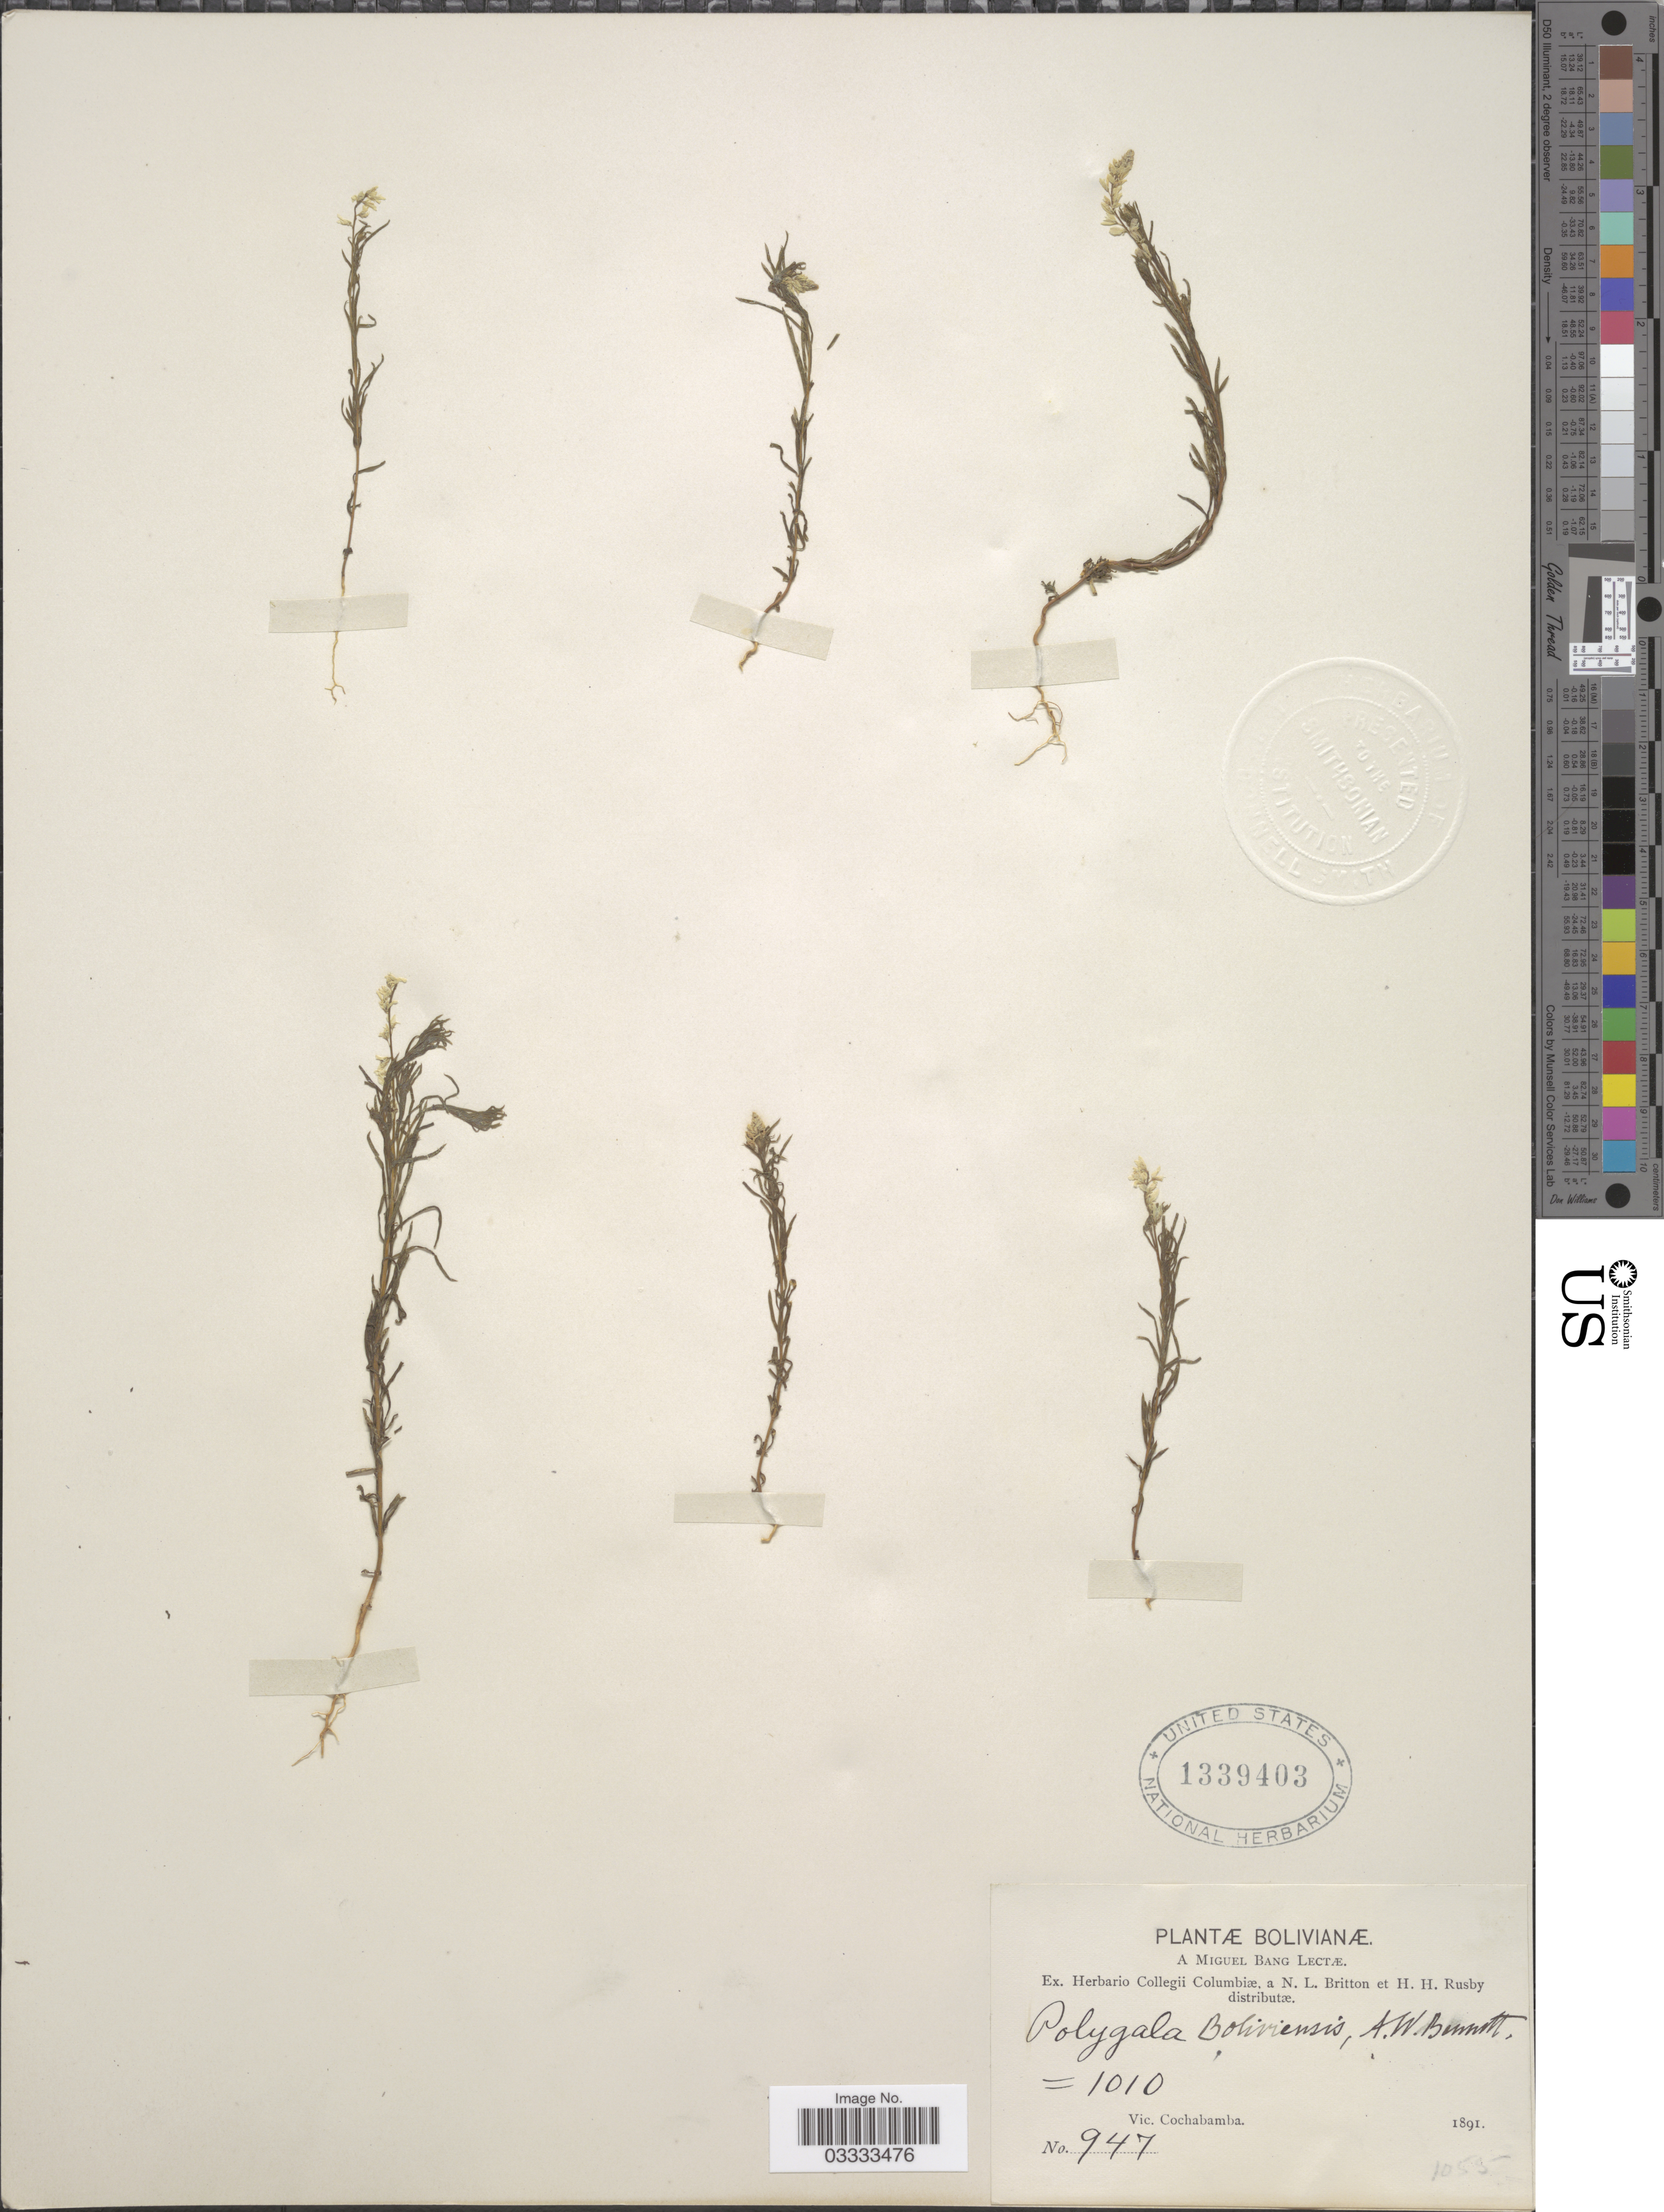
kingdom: Plantae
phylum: Tracheophyta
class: Magnoliopsida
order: Fabales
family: Polygalaceae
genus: Polygala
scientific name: Polygala boliviensis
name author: A.W. Benn.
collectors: M. Bang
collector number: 947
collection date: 1891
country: Bolivia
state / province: Cochabamba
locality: Vic. Cochabamba.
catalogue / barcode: US 1339403